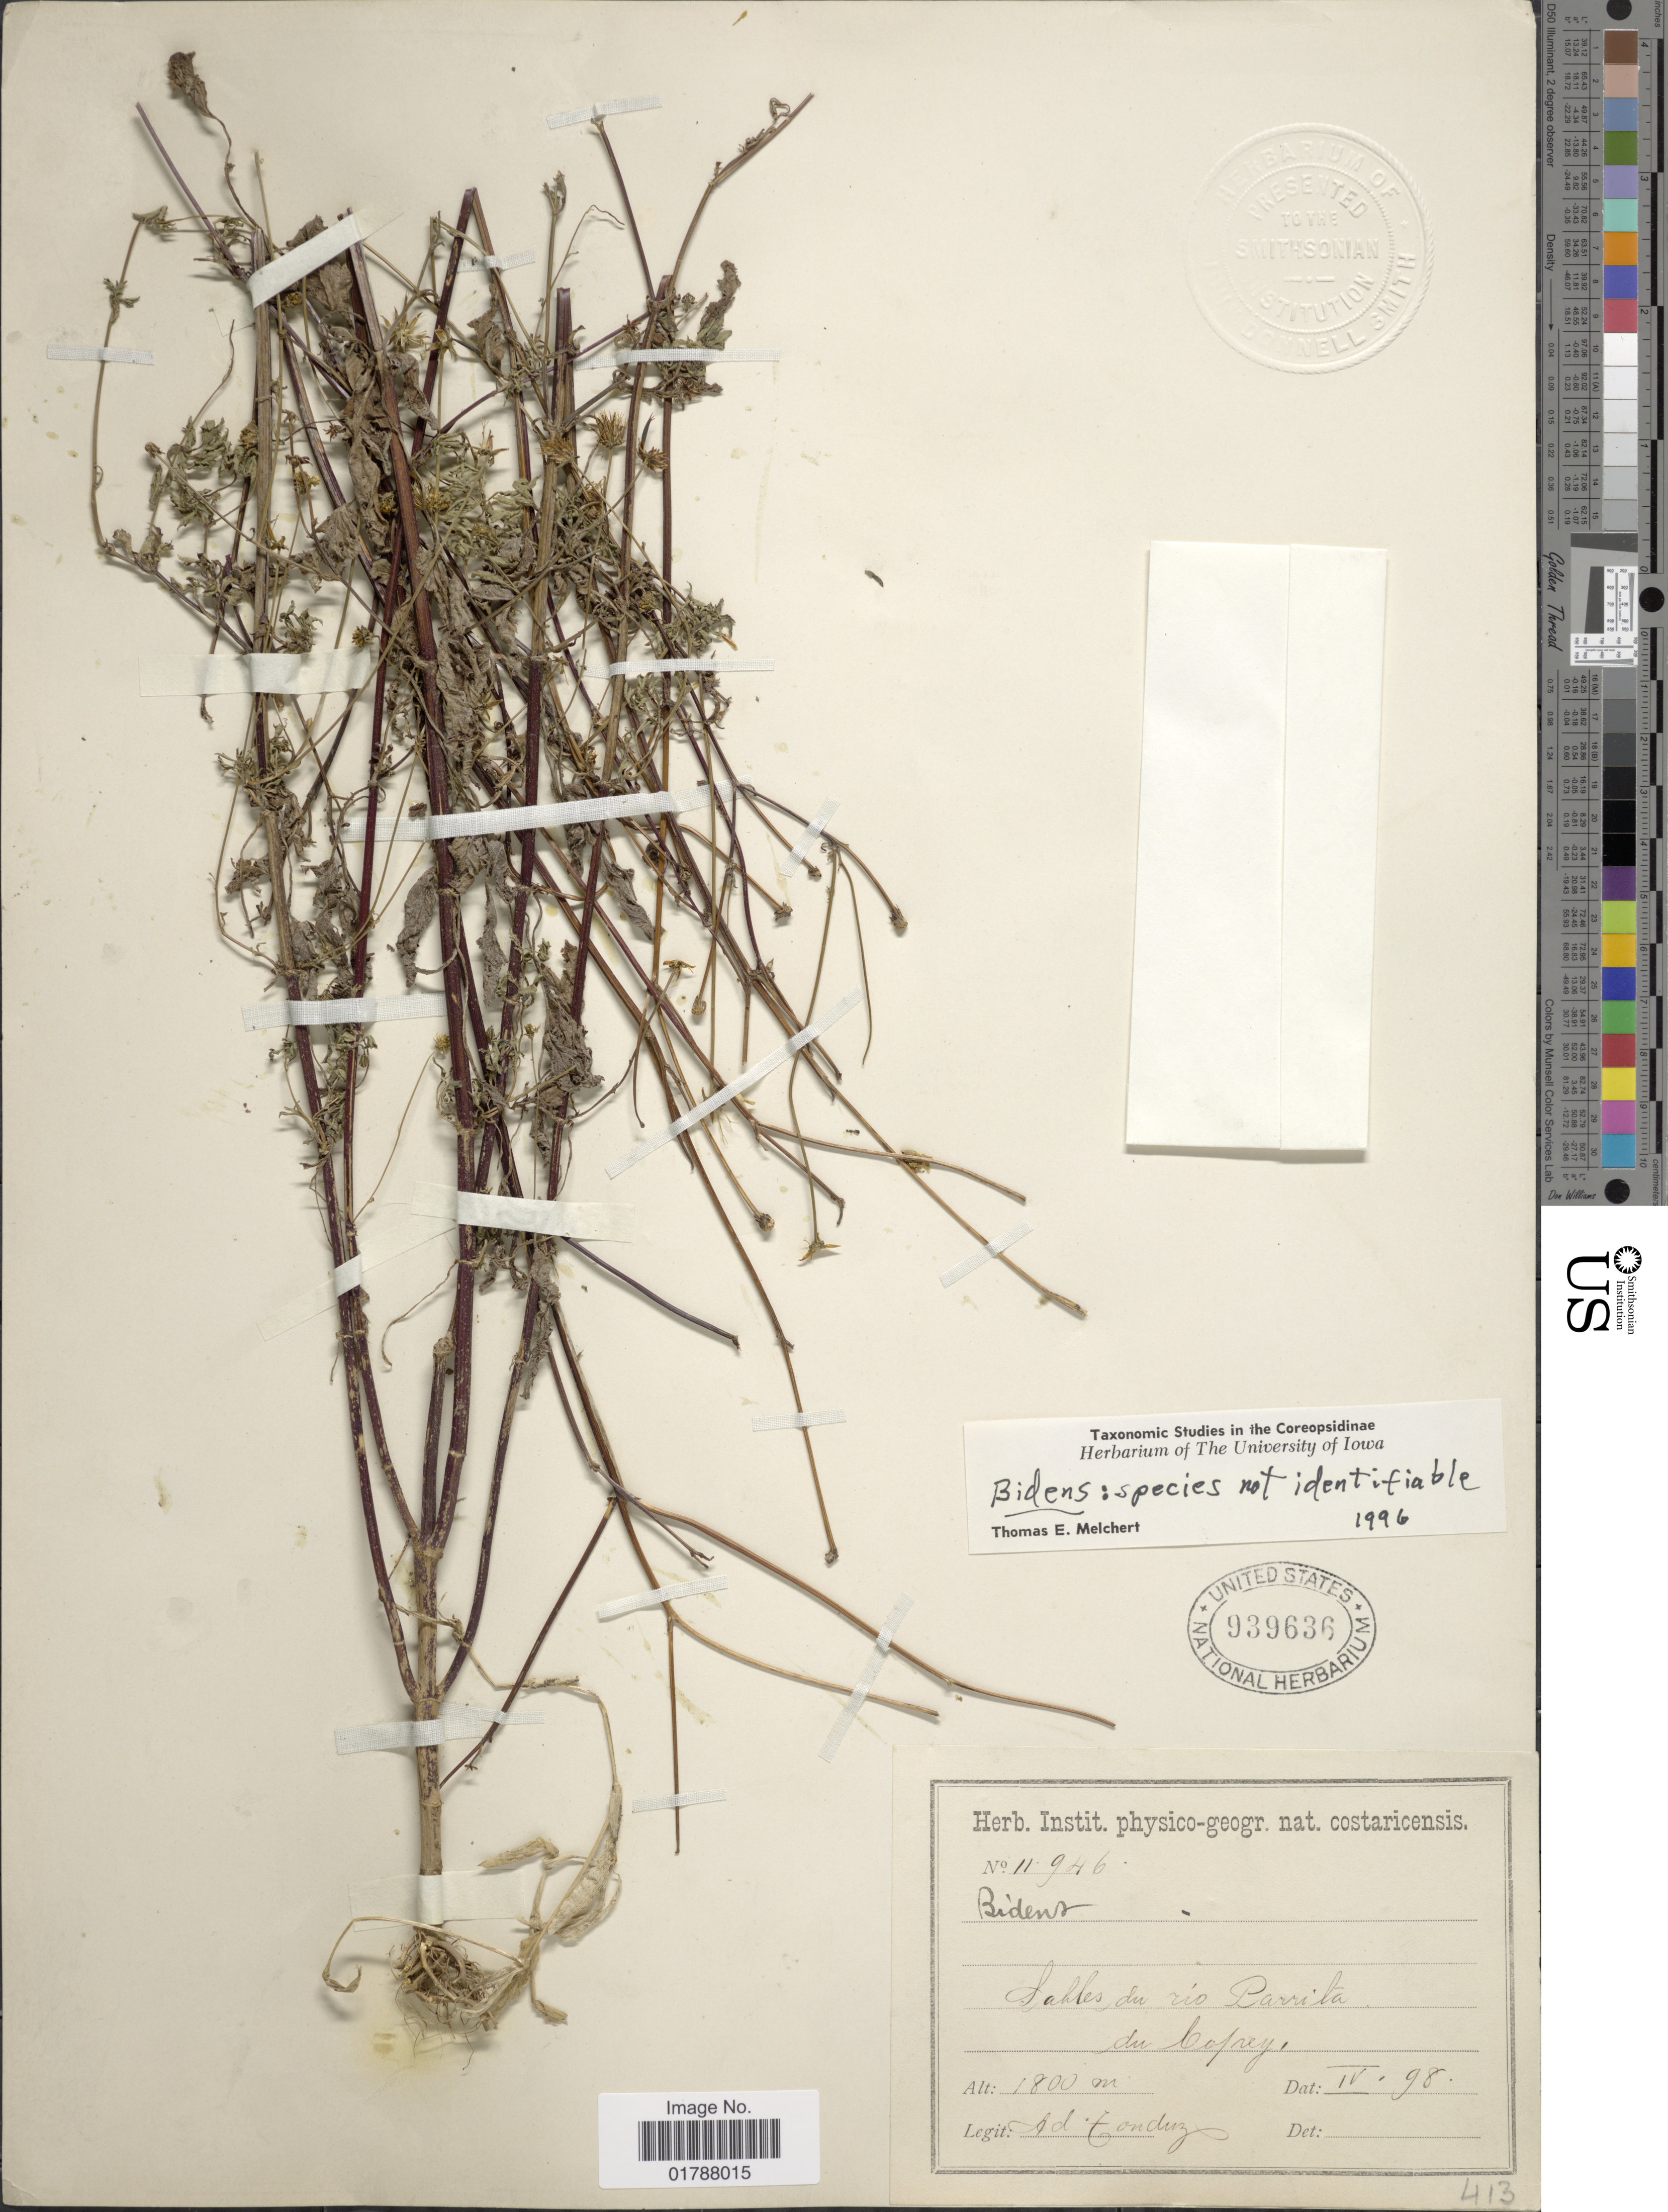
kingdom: Plantae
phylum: Tracheophyta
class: Magnoliopsida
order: Asterales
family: Asteraceae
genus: Bidens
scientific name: Bidens sp.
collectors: A. Tonduz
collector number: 11946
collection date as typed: Transcribed d/m/y: /4/98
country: Costa Rica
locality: Sables du rio Parrita, du Copey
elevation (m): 1800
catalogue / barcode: US 939636